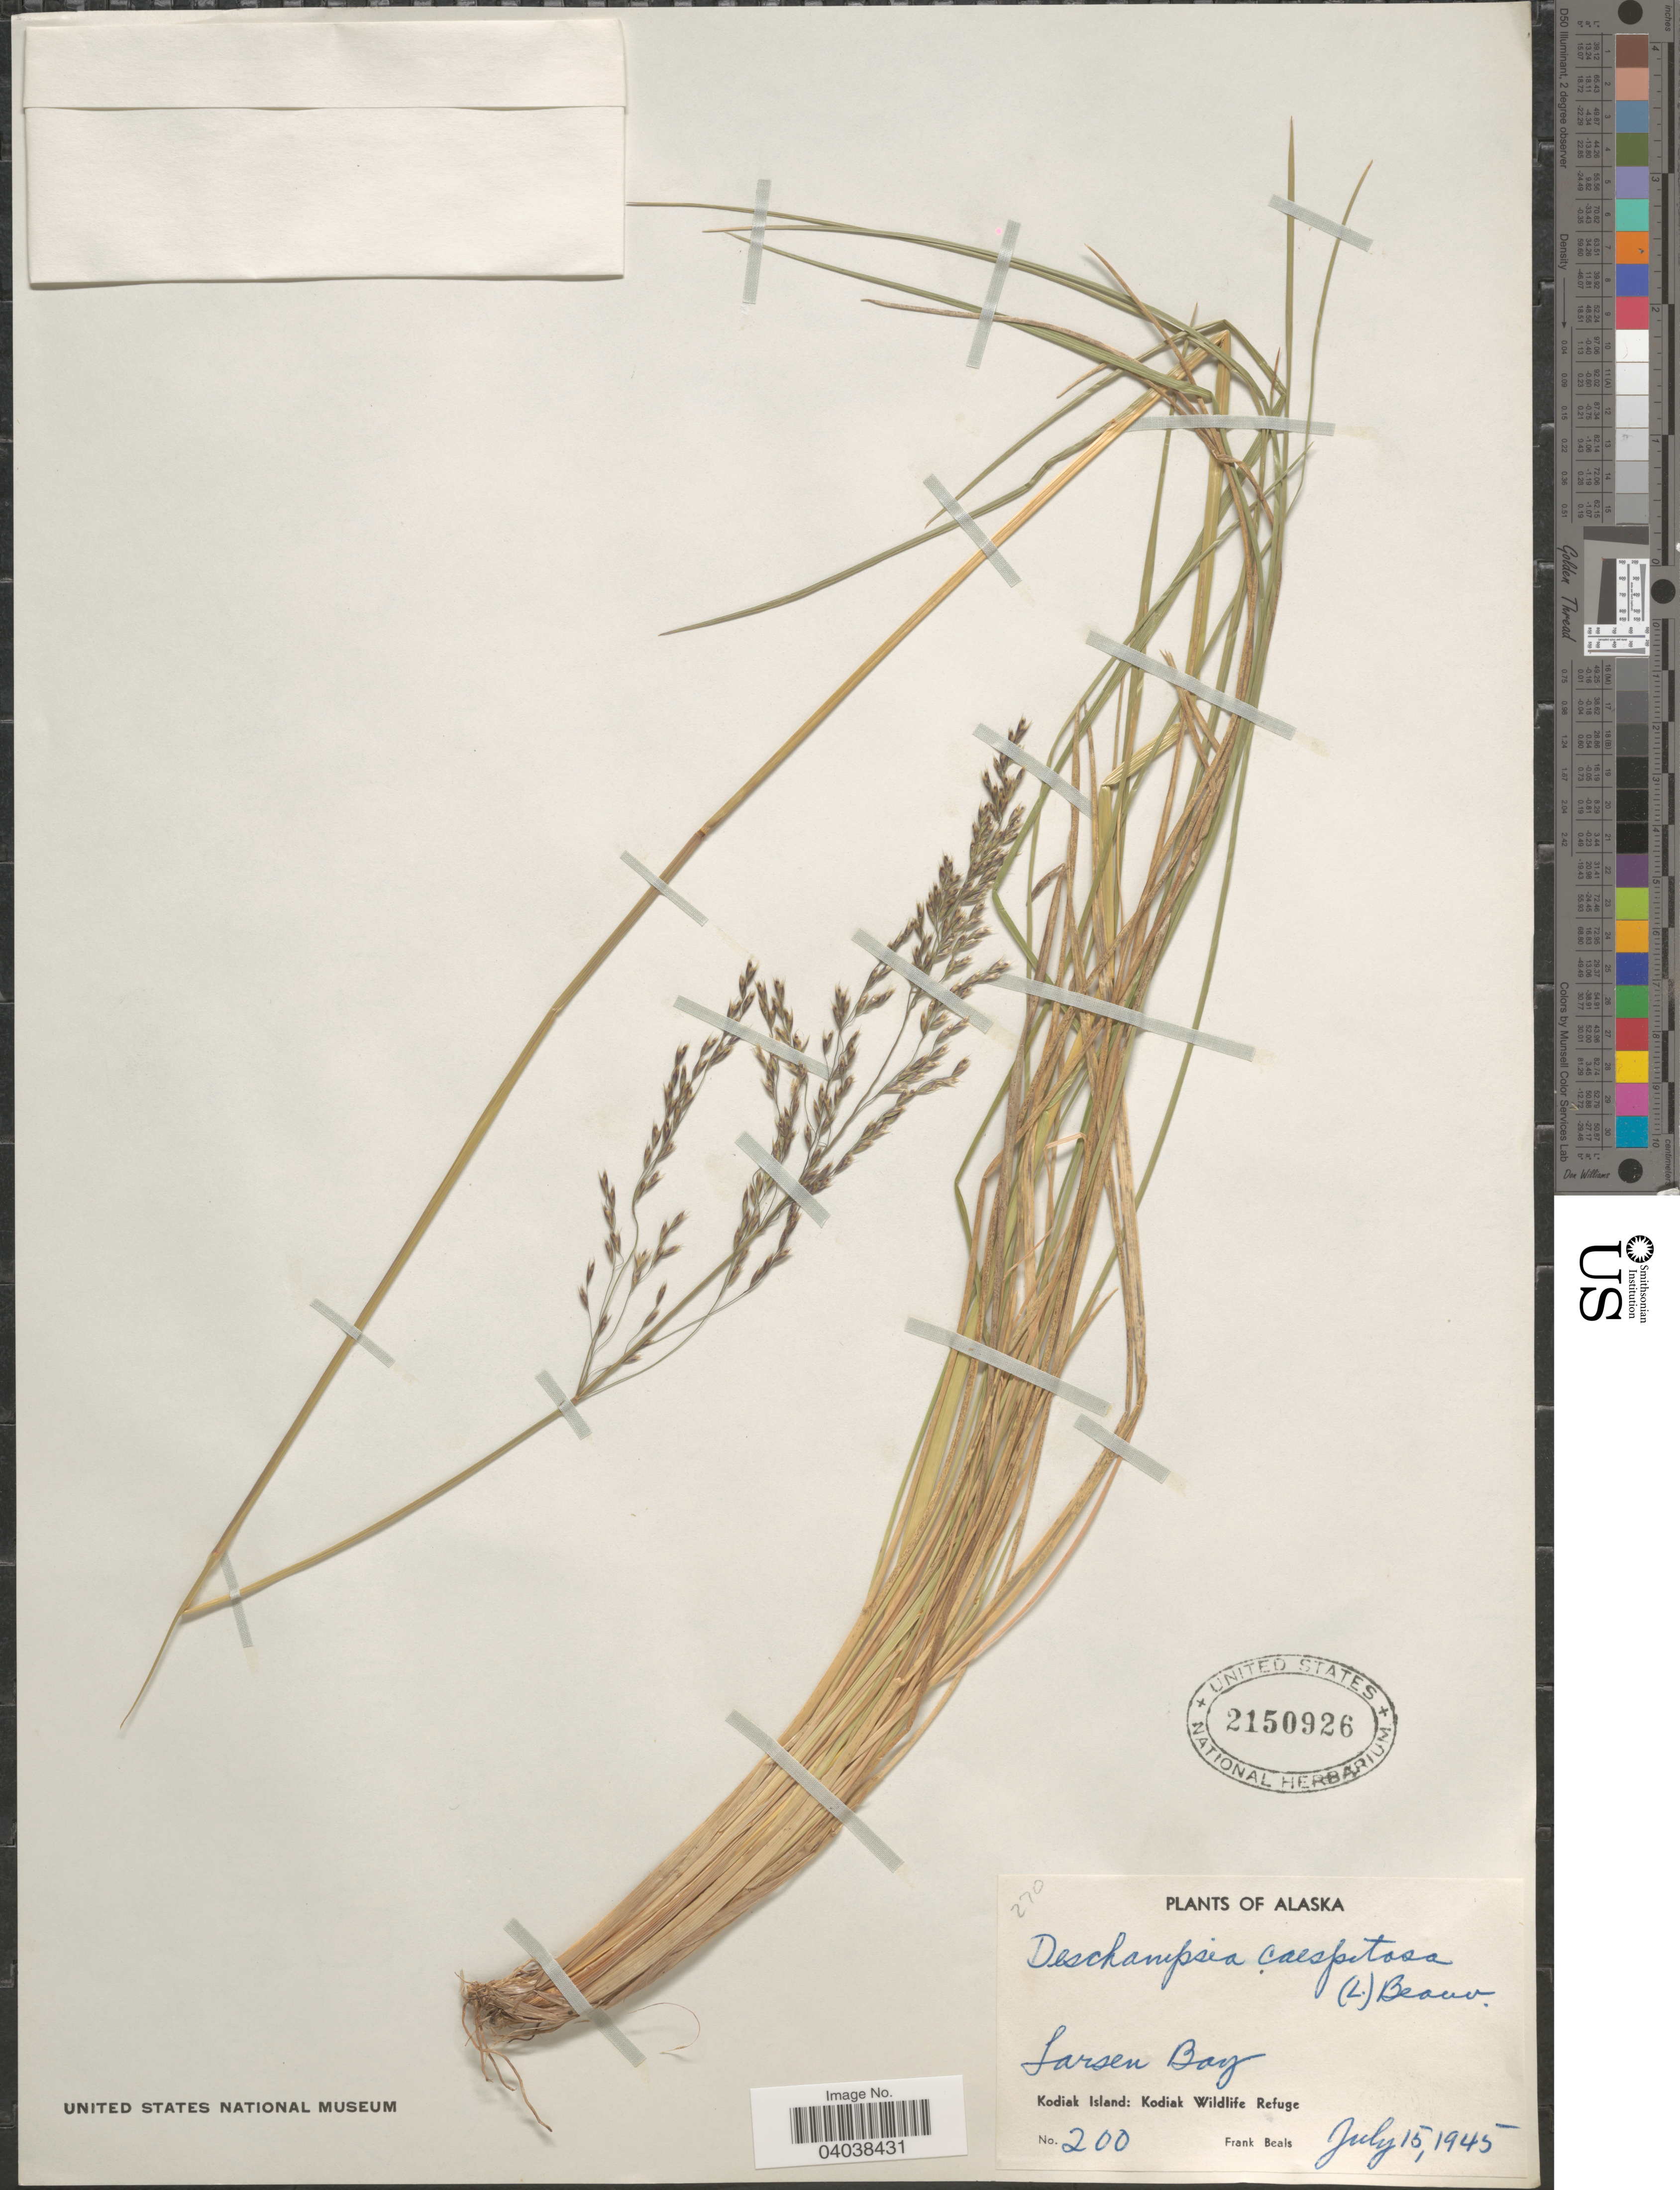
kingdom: Plantae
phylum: Tracheophyta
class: Liliopsida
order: Poales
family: Poaceae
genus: Deschampsia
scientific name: Deschampsia cespitosa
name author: (L.) P. Beauv.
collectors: F. Beals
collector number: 200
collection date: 1945-07-15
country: United States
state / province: Alaska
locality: Larsen Bay. Kodiak Island: Kodiak Wildlife Refuge.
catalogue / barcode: US 2150926